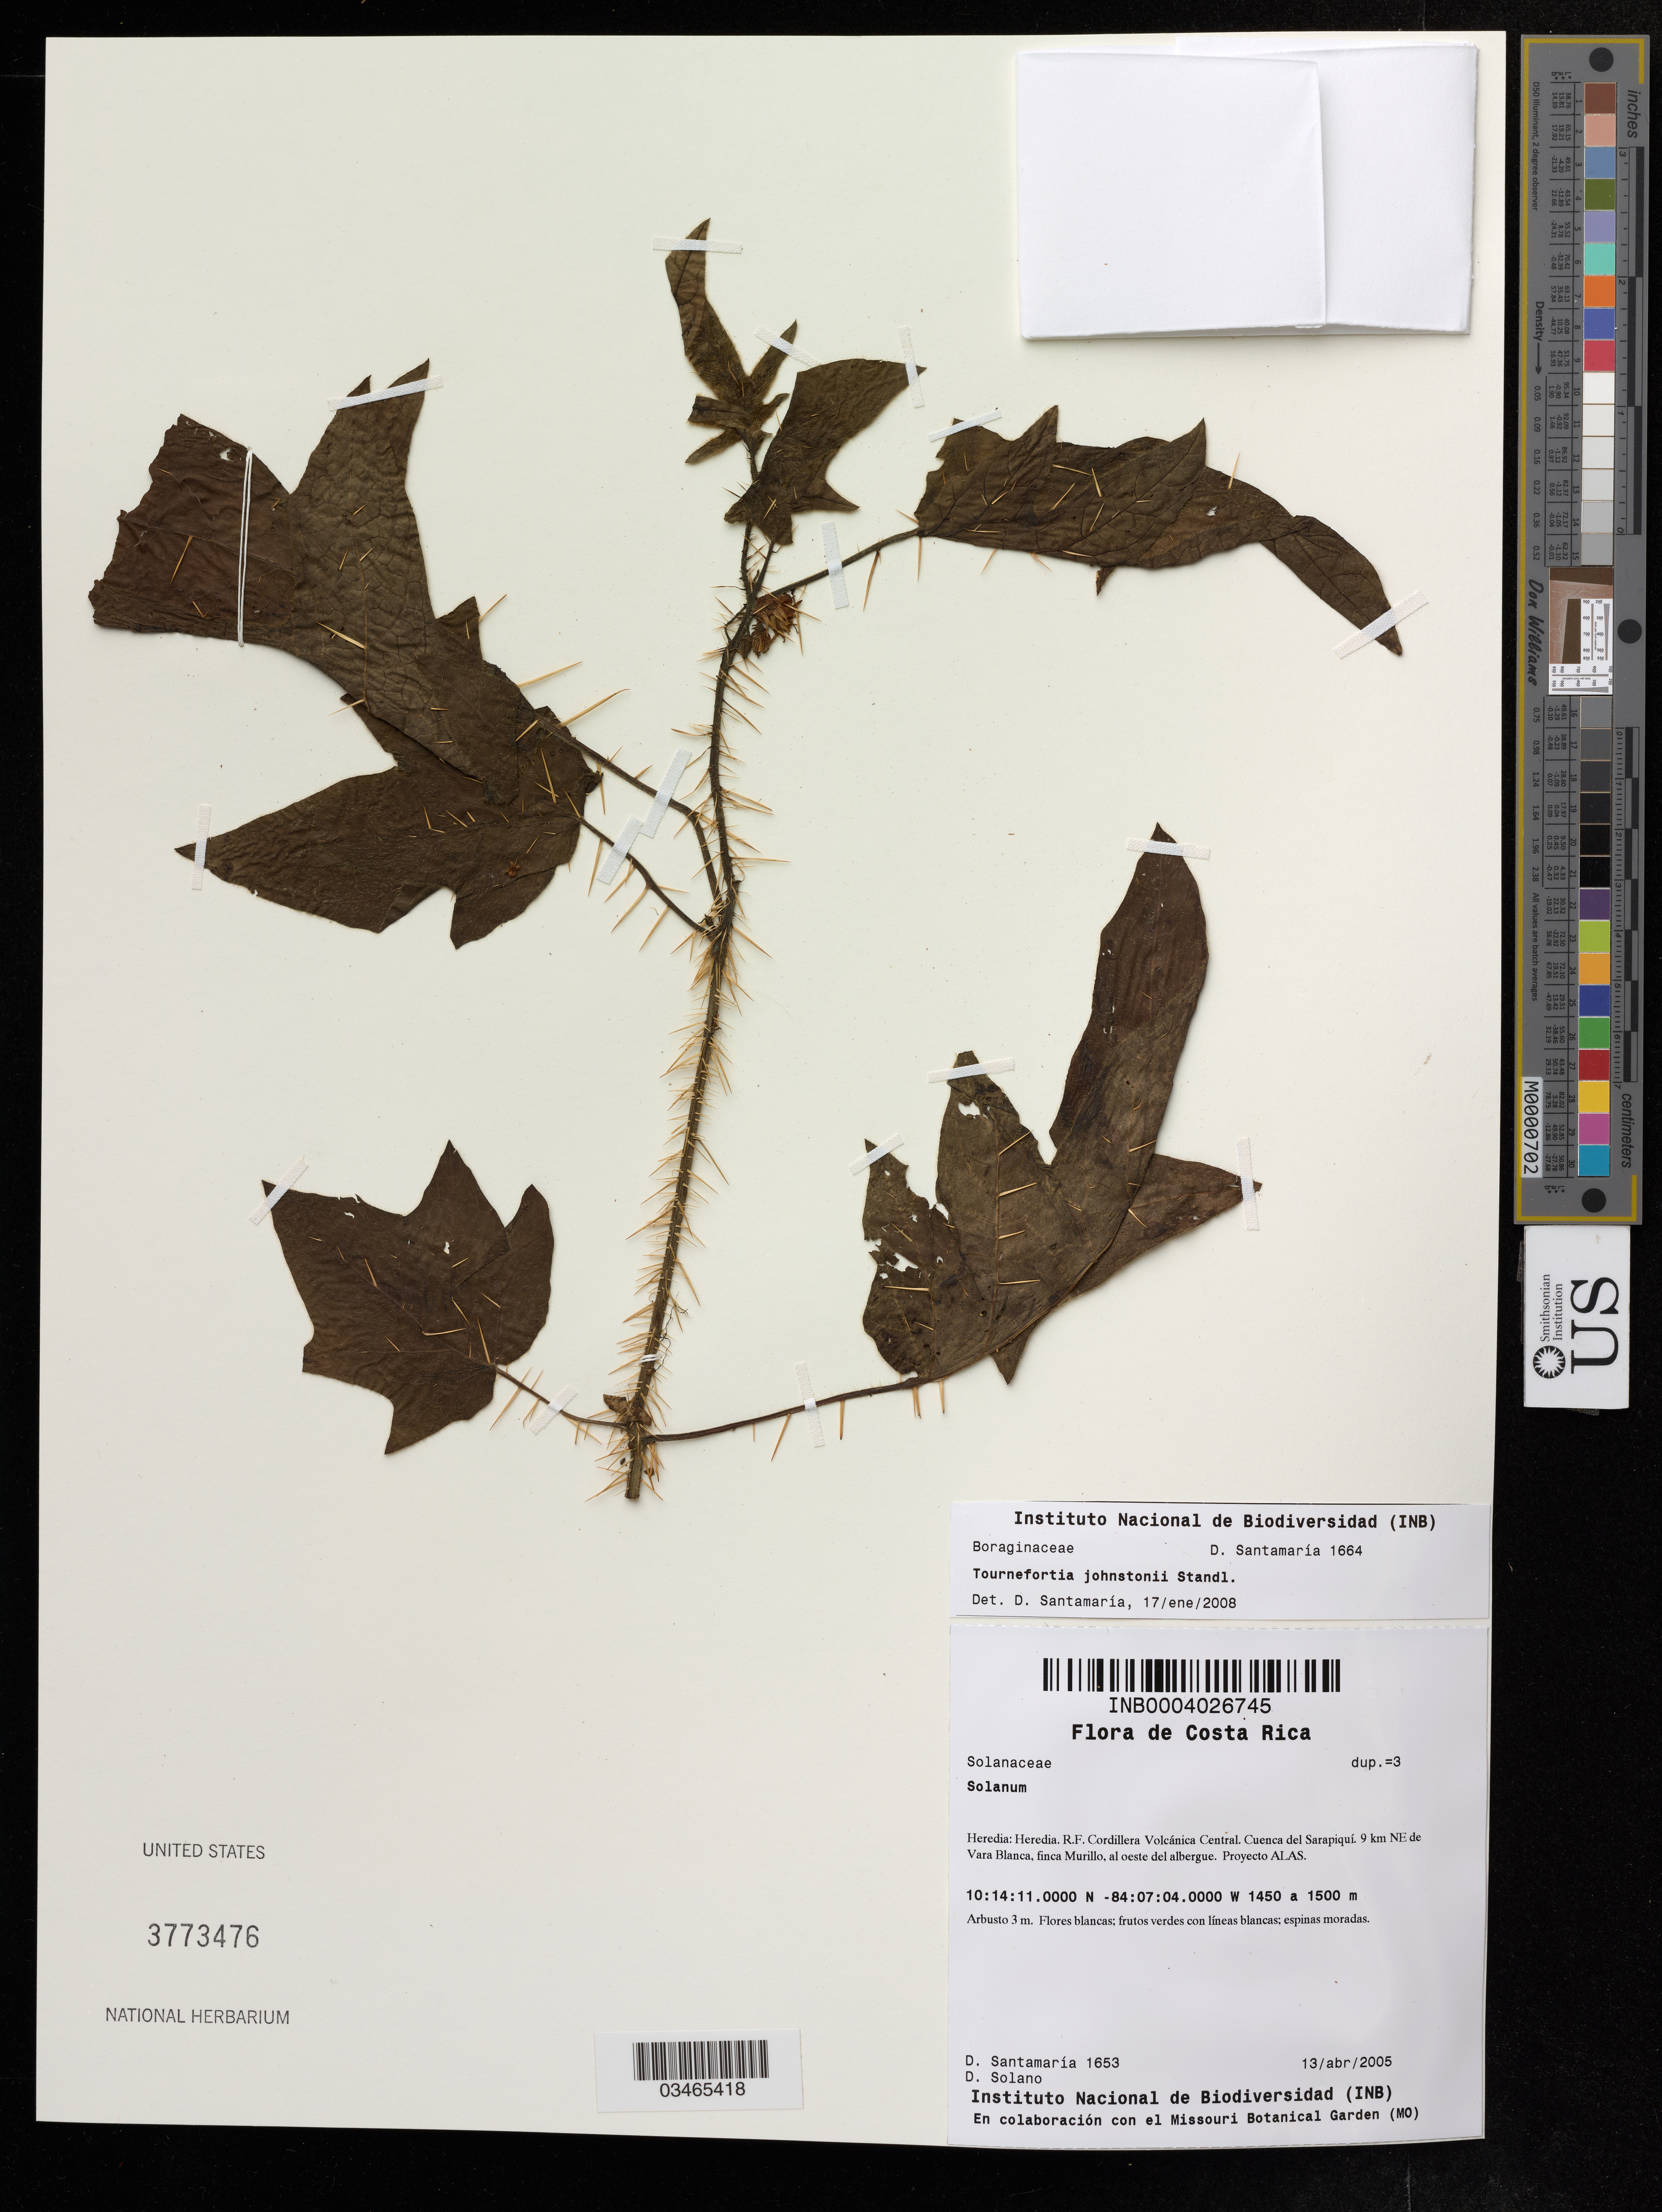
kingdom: Plantae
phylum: Tracheophyta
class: Magnoliopsida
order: Boraginales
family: Heliotropiaceae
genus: Tournefortia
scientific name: Tournefortia johnstonii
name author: Standl.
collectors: D. Santamaria & D. Solano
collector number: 1653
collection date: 2005-04-13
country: Costa Rica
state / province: Heredia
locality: Heredia. R. F. Cordillera Volcánica Central. Cuenca del Sarapiqui. 9 km NE de Vara Blanca, finca Murillo, al oeste del albergue. Proyecto ALAS.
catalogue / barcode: US 3773476